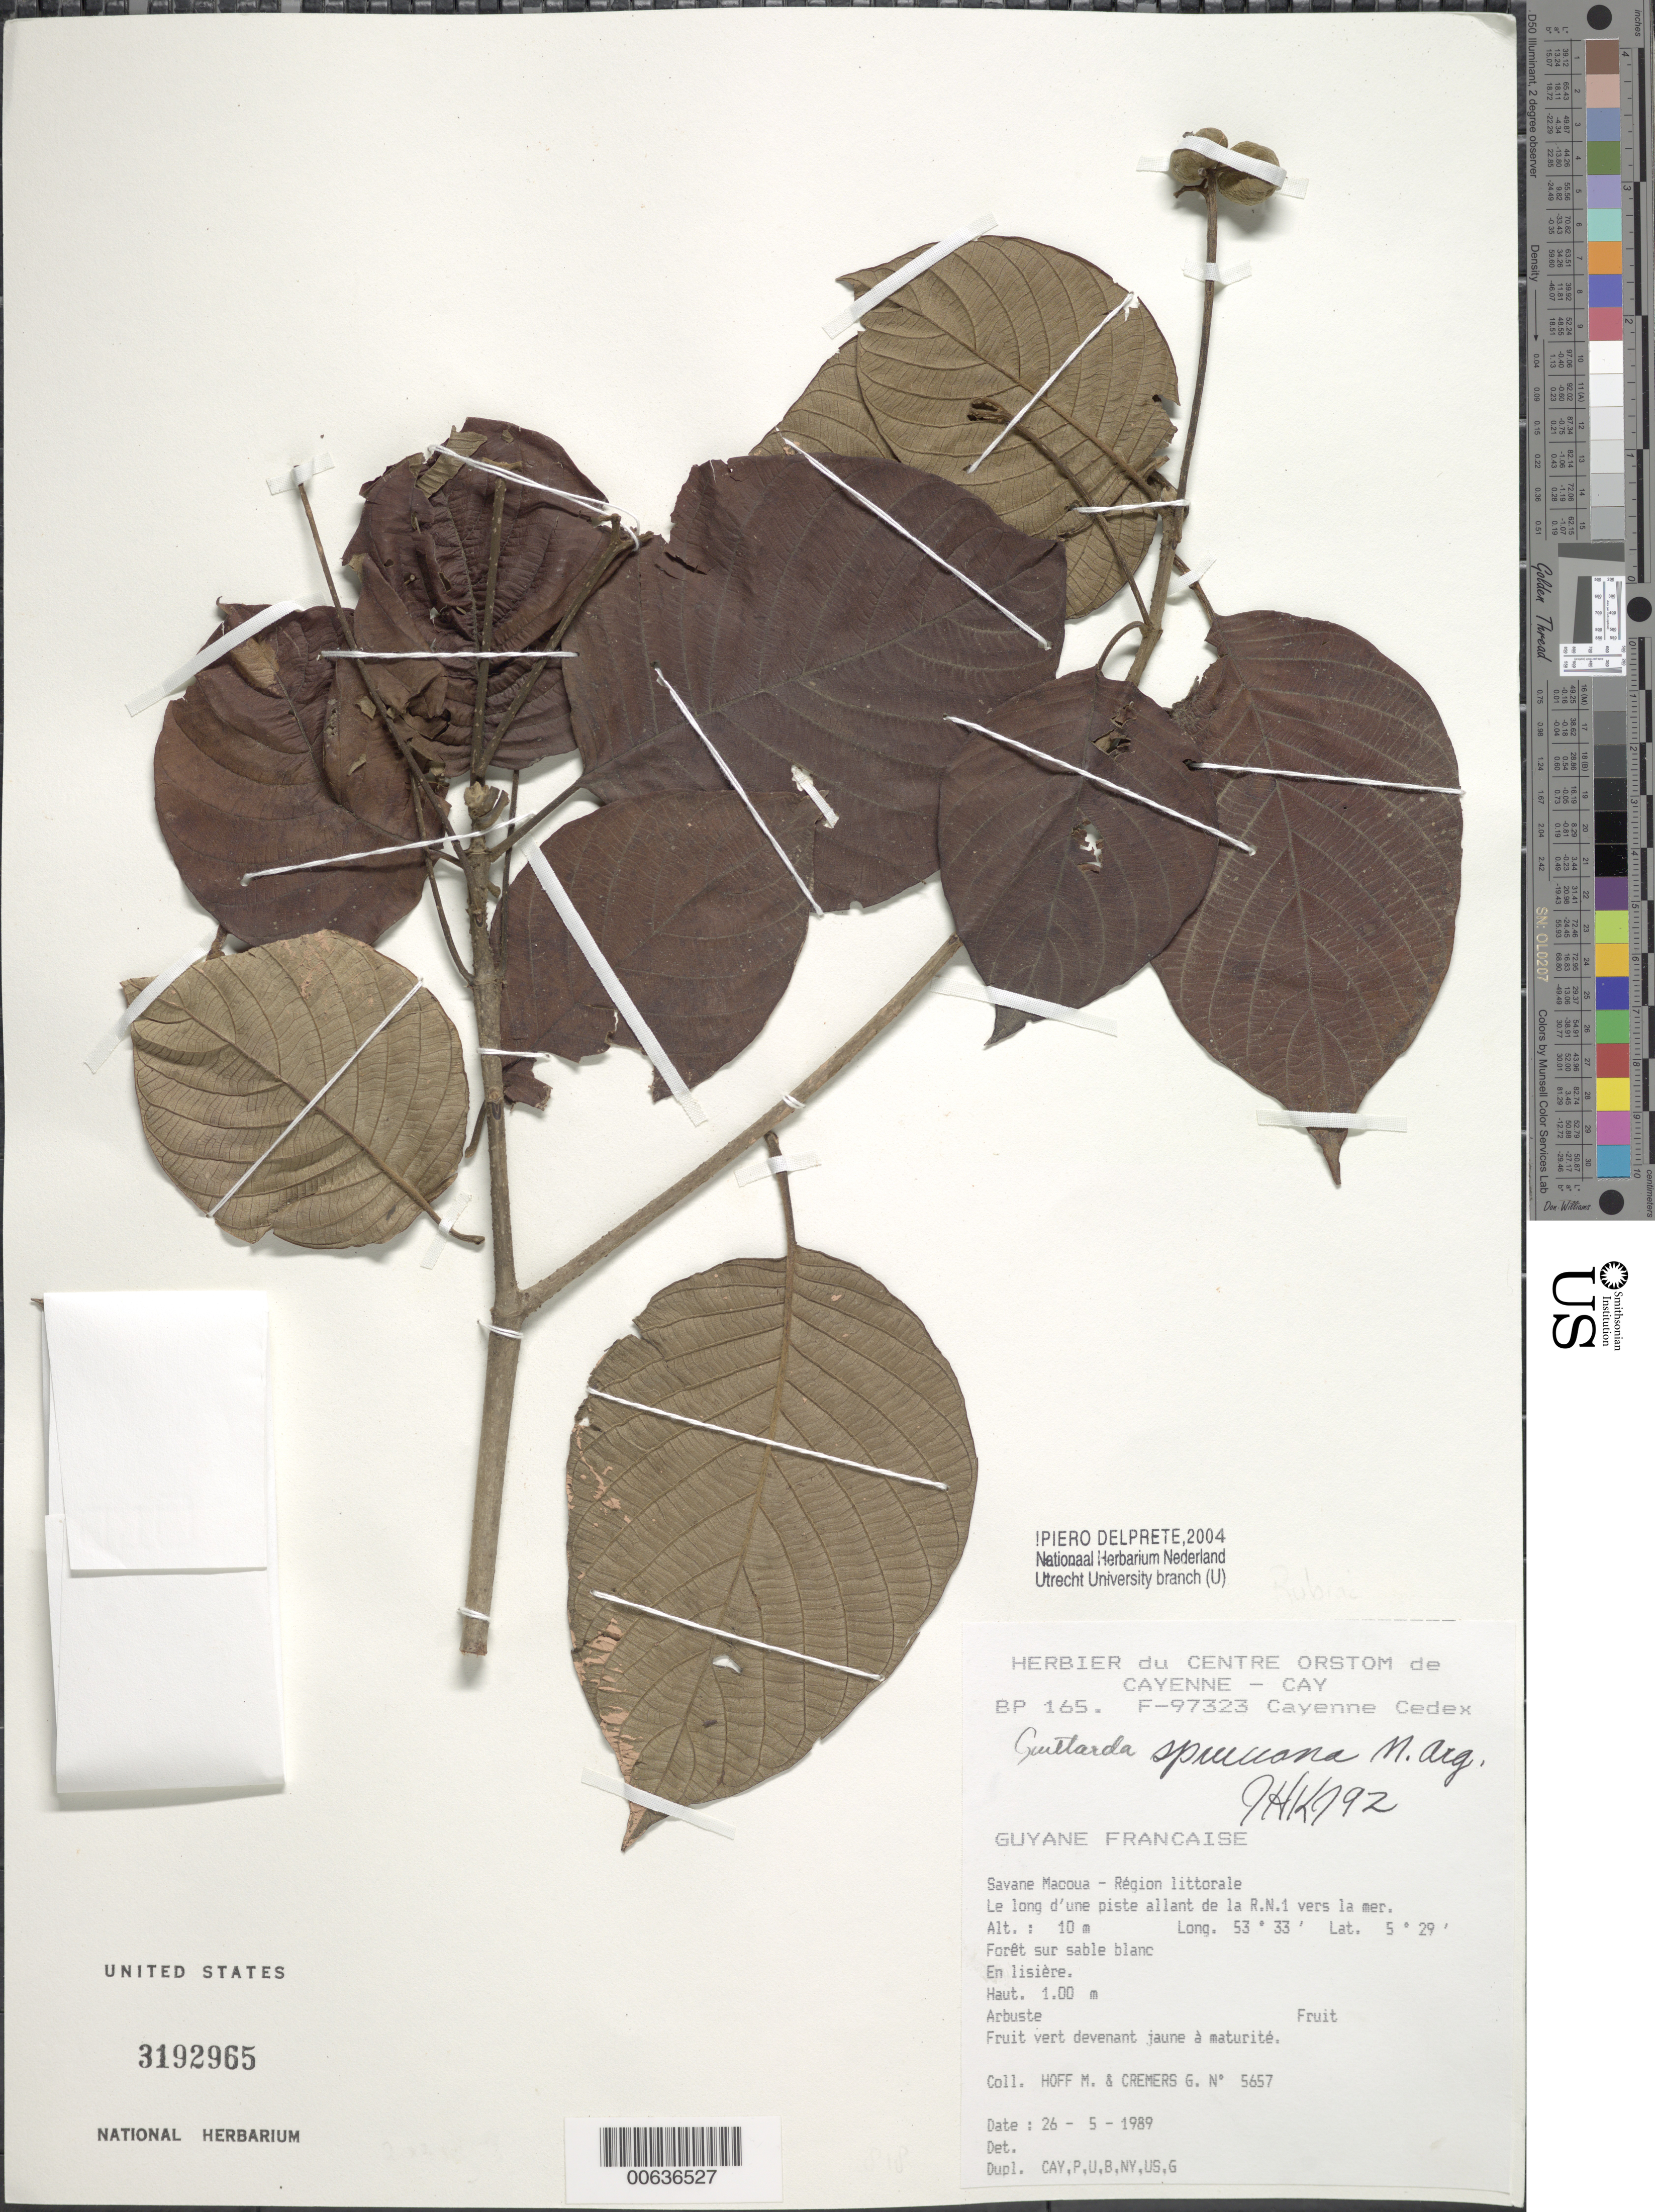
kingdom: Plantae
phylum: Tracheophyta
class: Magnoliopsida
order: Gentianales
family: Rubiaceae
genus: Guettarda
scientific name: Guettarda spruceana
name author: Müll. Arg.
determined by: Delprete, P. G., Herb. de Guyane Cay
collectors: M. Hoff & G. Cremers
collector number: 5657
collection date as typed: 26-May-89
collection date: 1989-05-26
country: French Guiana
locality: Savane Macoua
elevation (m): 10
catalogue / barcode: US 3192965